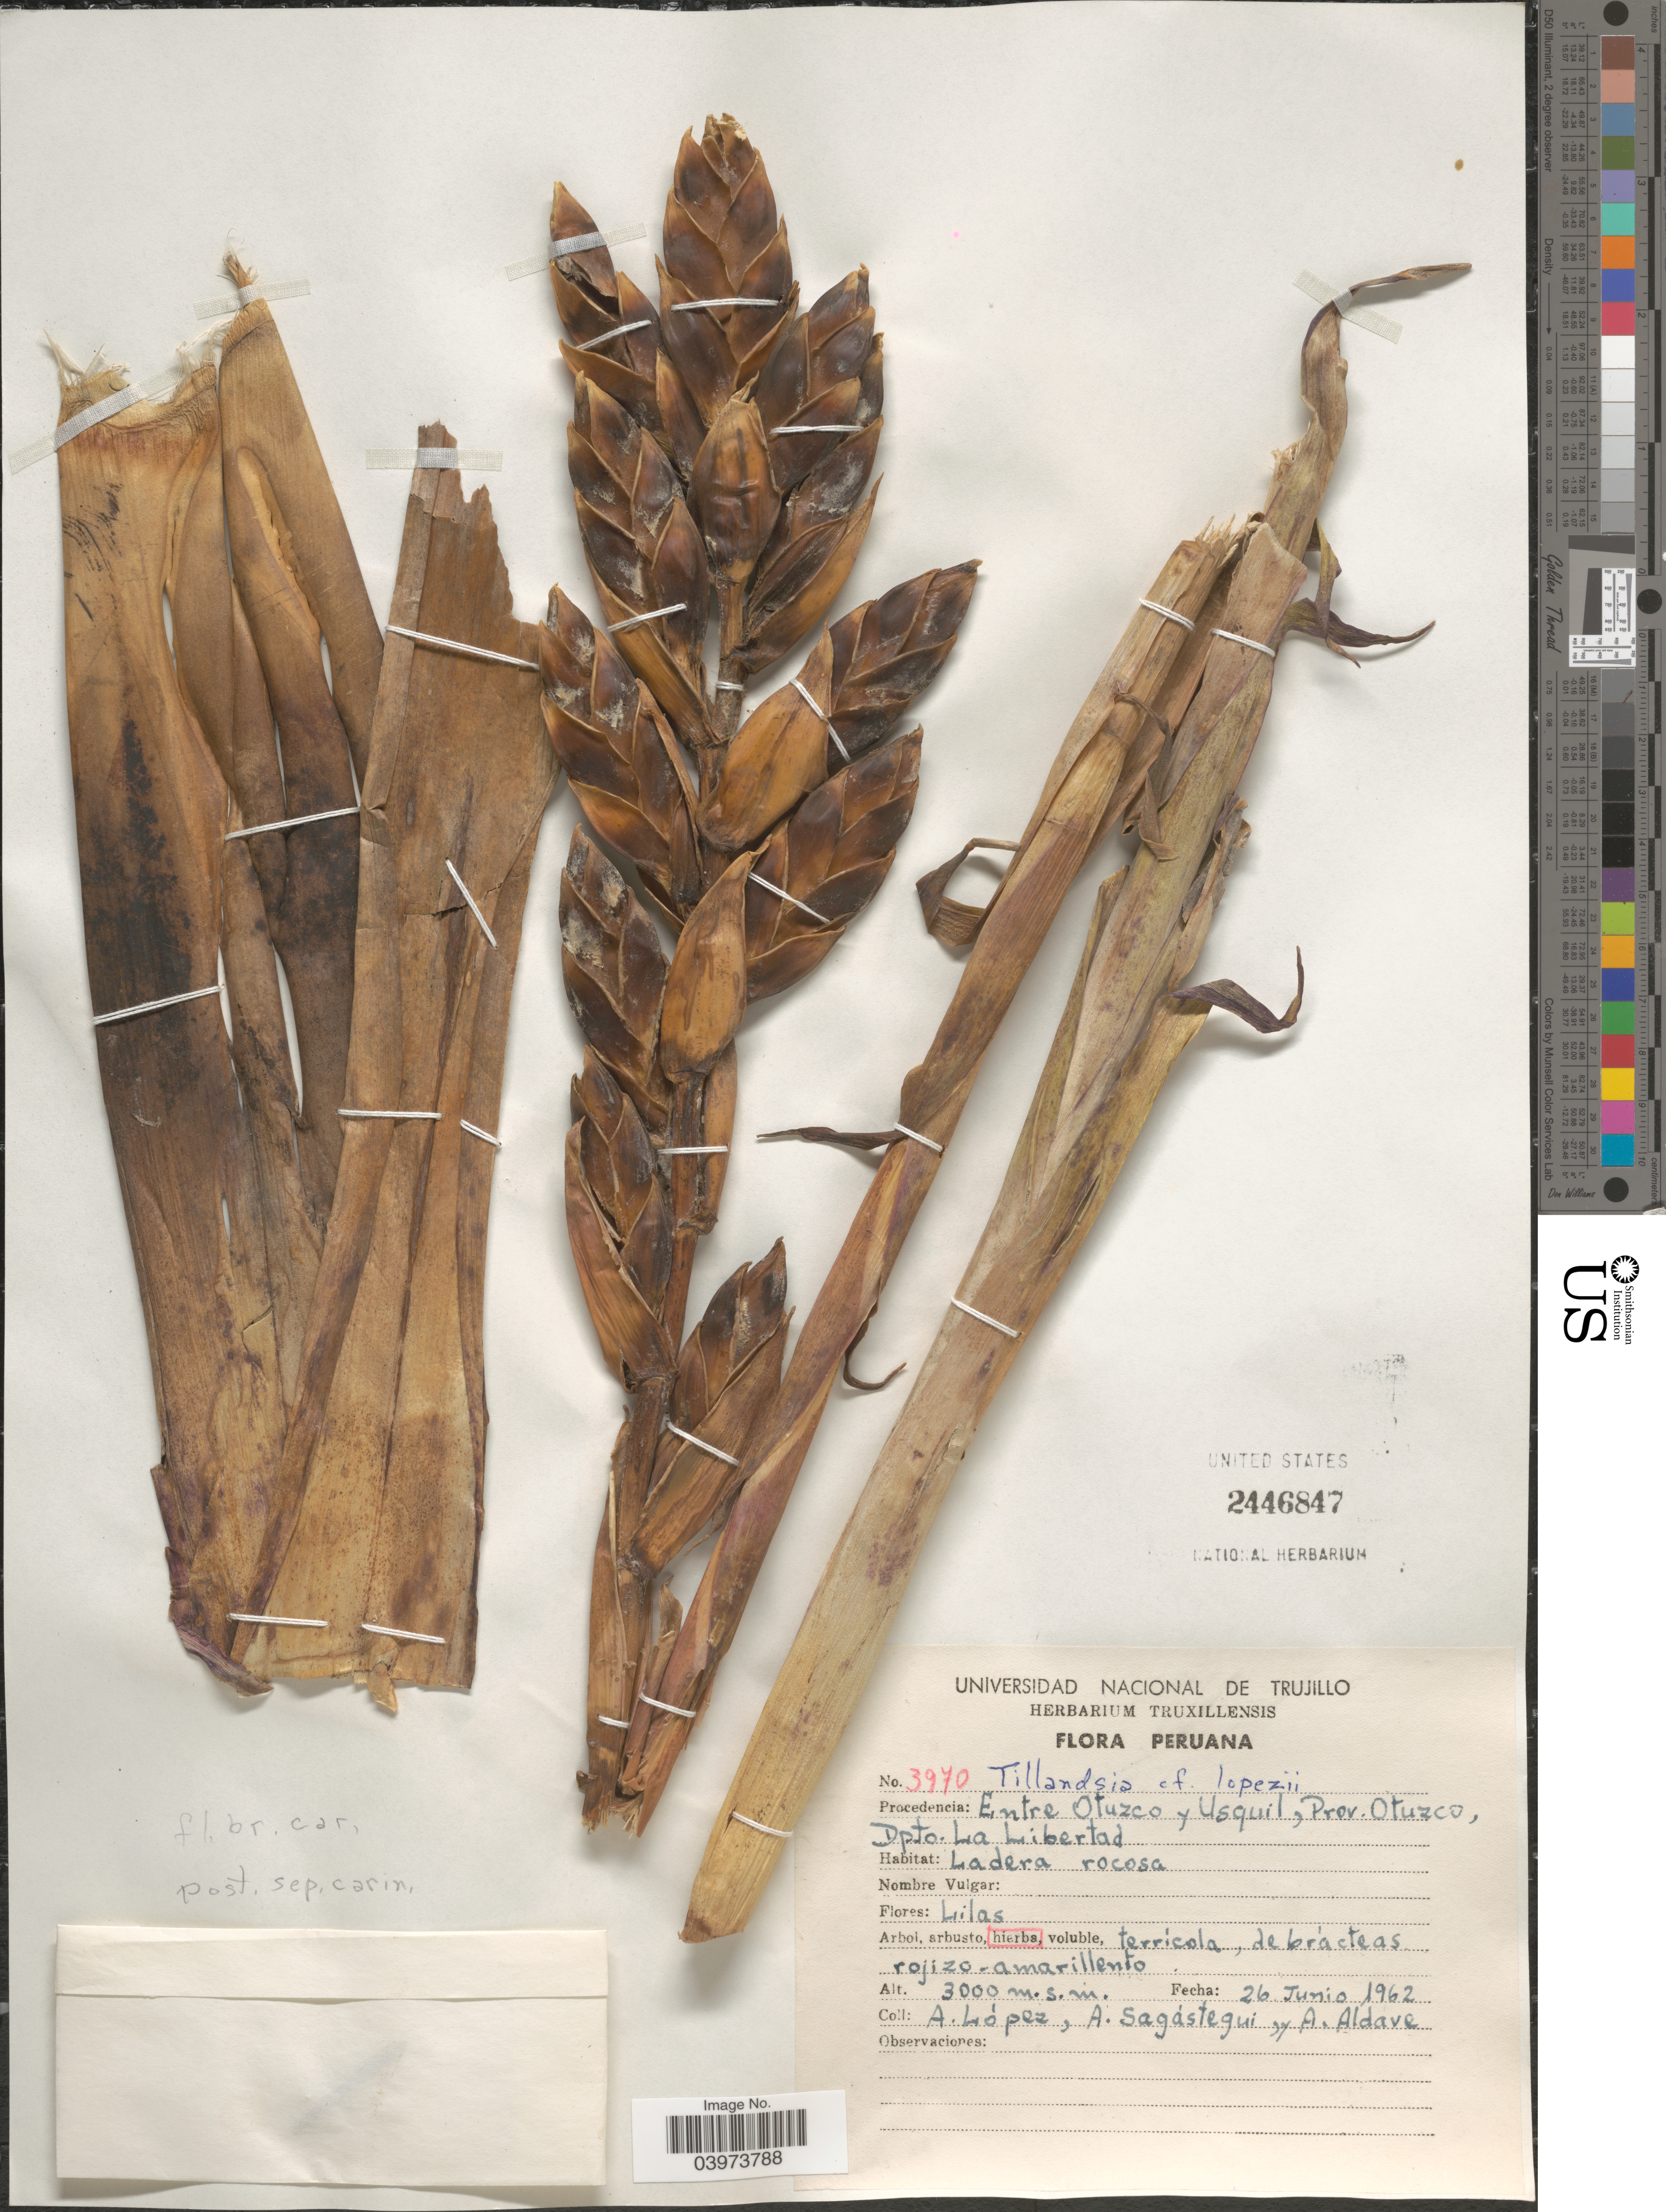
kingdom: Plantae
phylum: Tracheophyta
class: Liliopsida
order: Poales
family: Bromeliaceae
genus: Tillandsia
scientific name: Tillandsia lopezii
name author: L.B. Sm.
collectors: A. López, A. Sagastegui & A. Aldave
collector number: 3970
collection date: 1962-06-26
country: Peru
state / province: La Libertad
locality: Entre Otuzco y Usquil, Prov. Otuzco, Dpto. La Libertad.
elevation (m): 3000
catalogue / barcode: US 2446847